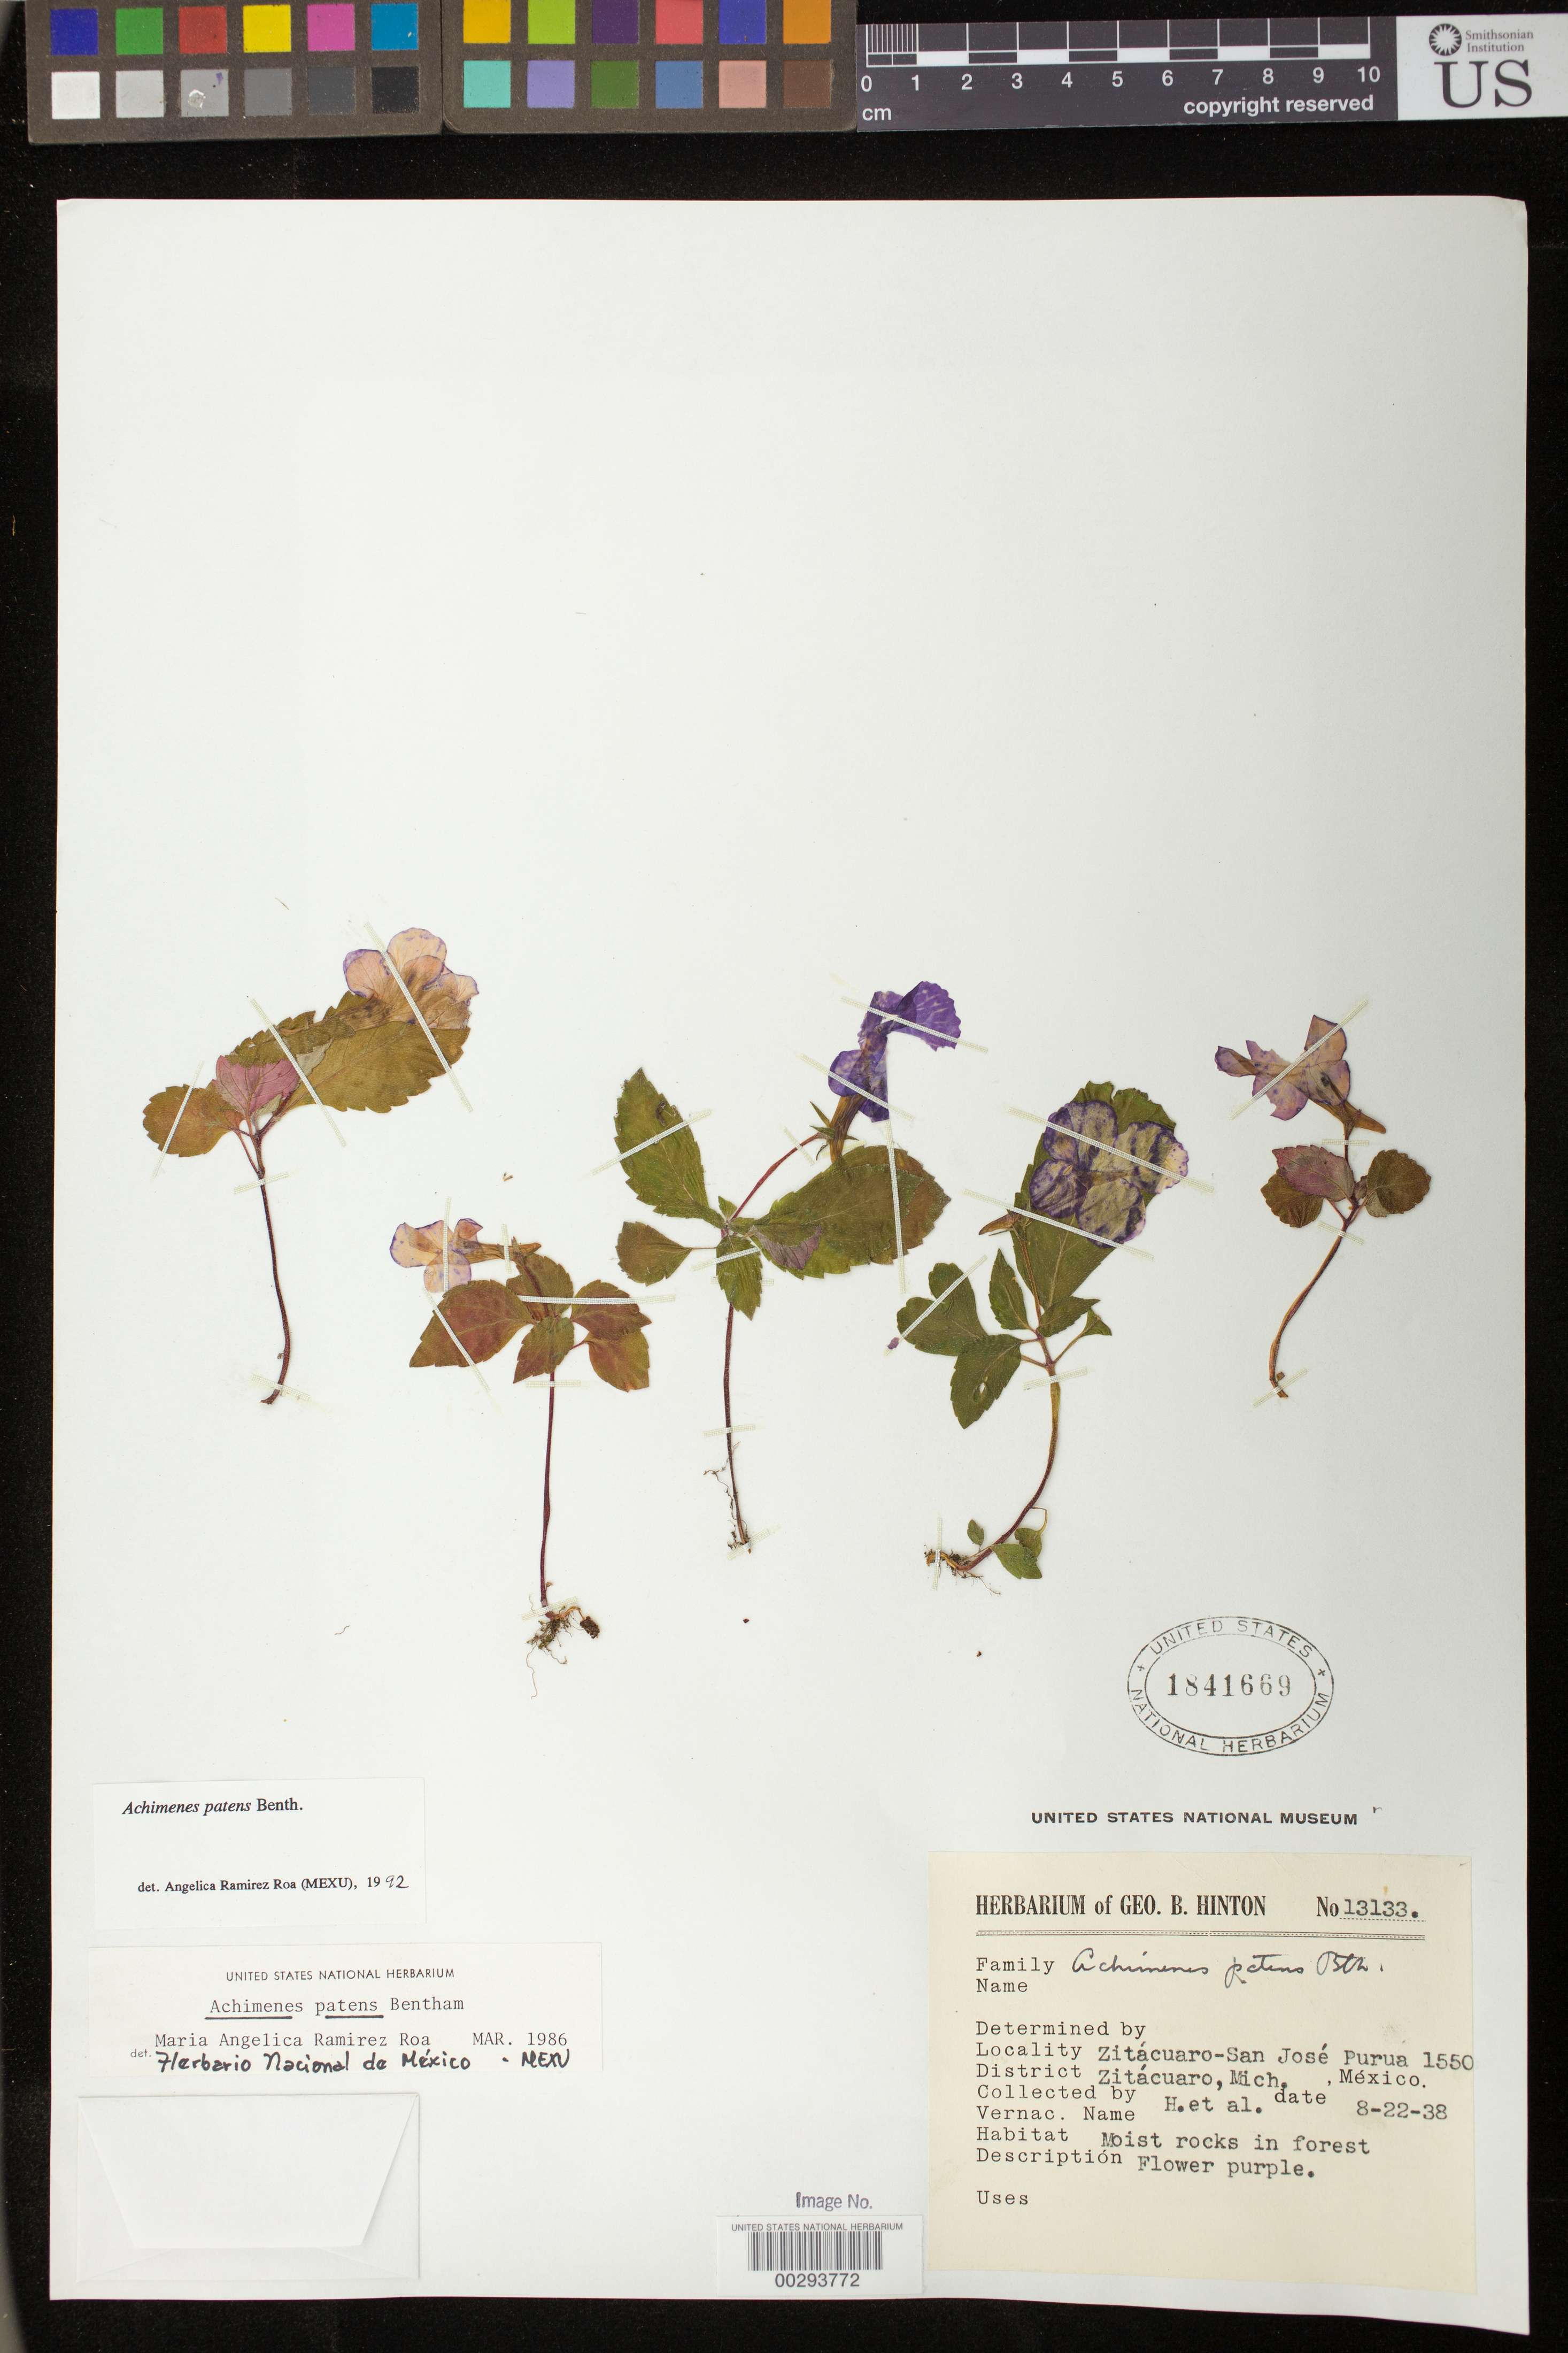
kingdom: Plantae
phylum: Tracheophyta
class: Magnoliopsida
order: Lamiales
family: Gesneriaceae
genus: Achimenes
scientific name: Achimenes patens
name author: Benth.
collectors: G. B. Hinton & et al.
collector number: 13133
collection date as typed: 22 Aug 1938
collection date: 1938-08-22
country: Mexico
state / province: Michoacan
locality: Zitacuaro Dist. Zitacuaro - San Jose Purua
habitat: Moist rocks in forest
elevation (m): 1550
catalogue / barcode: US 1841669